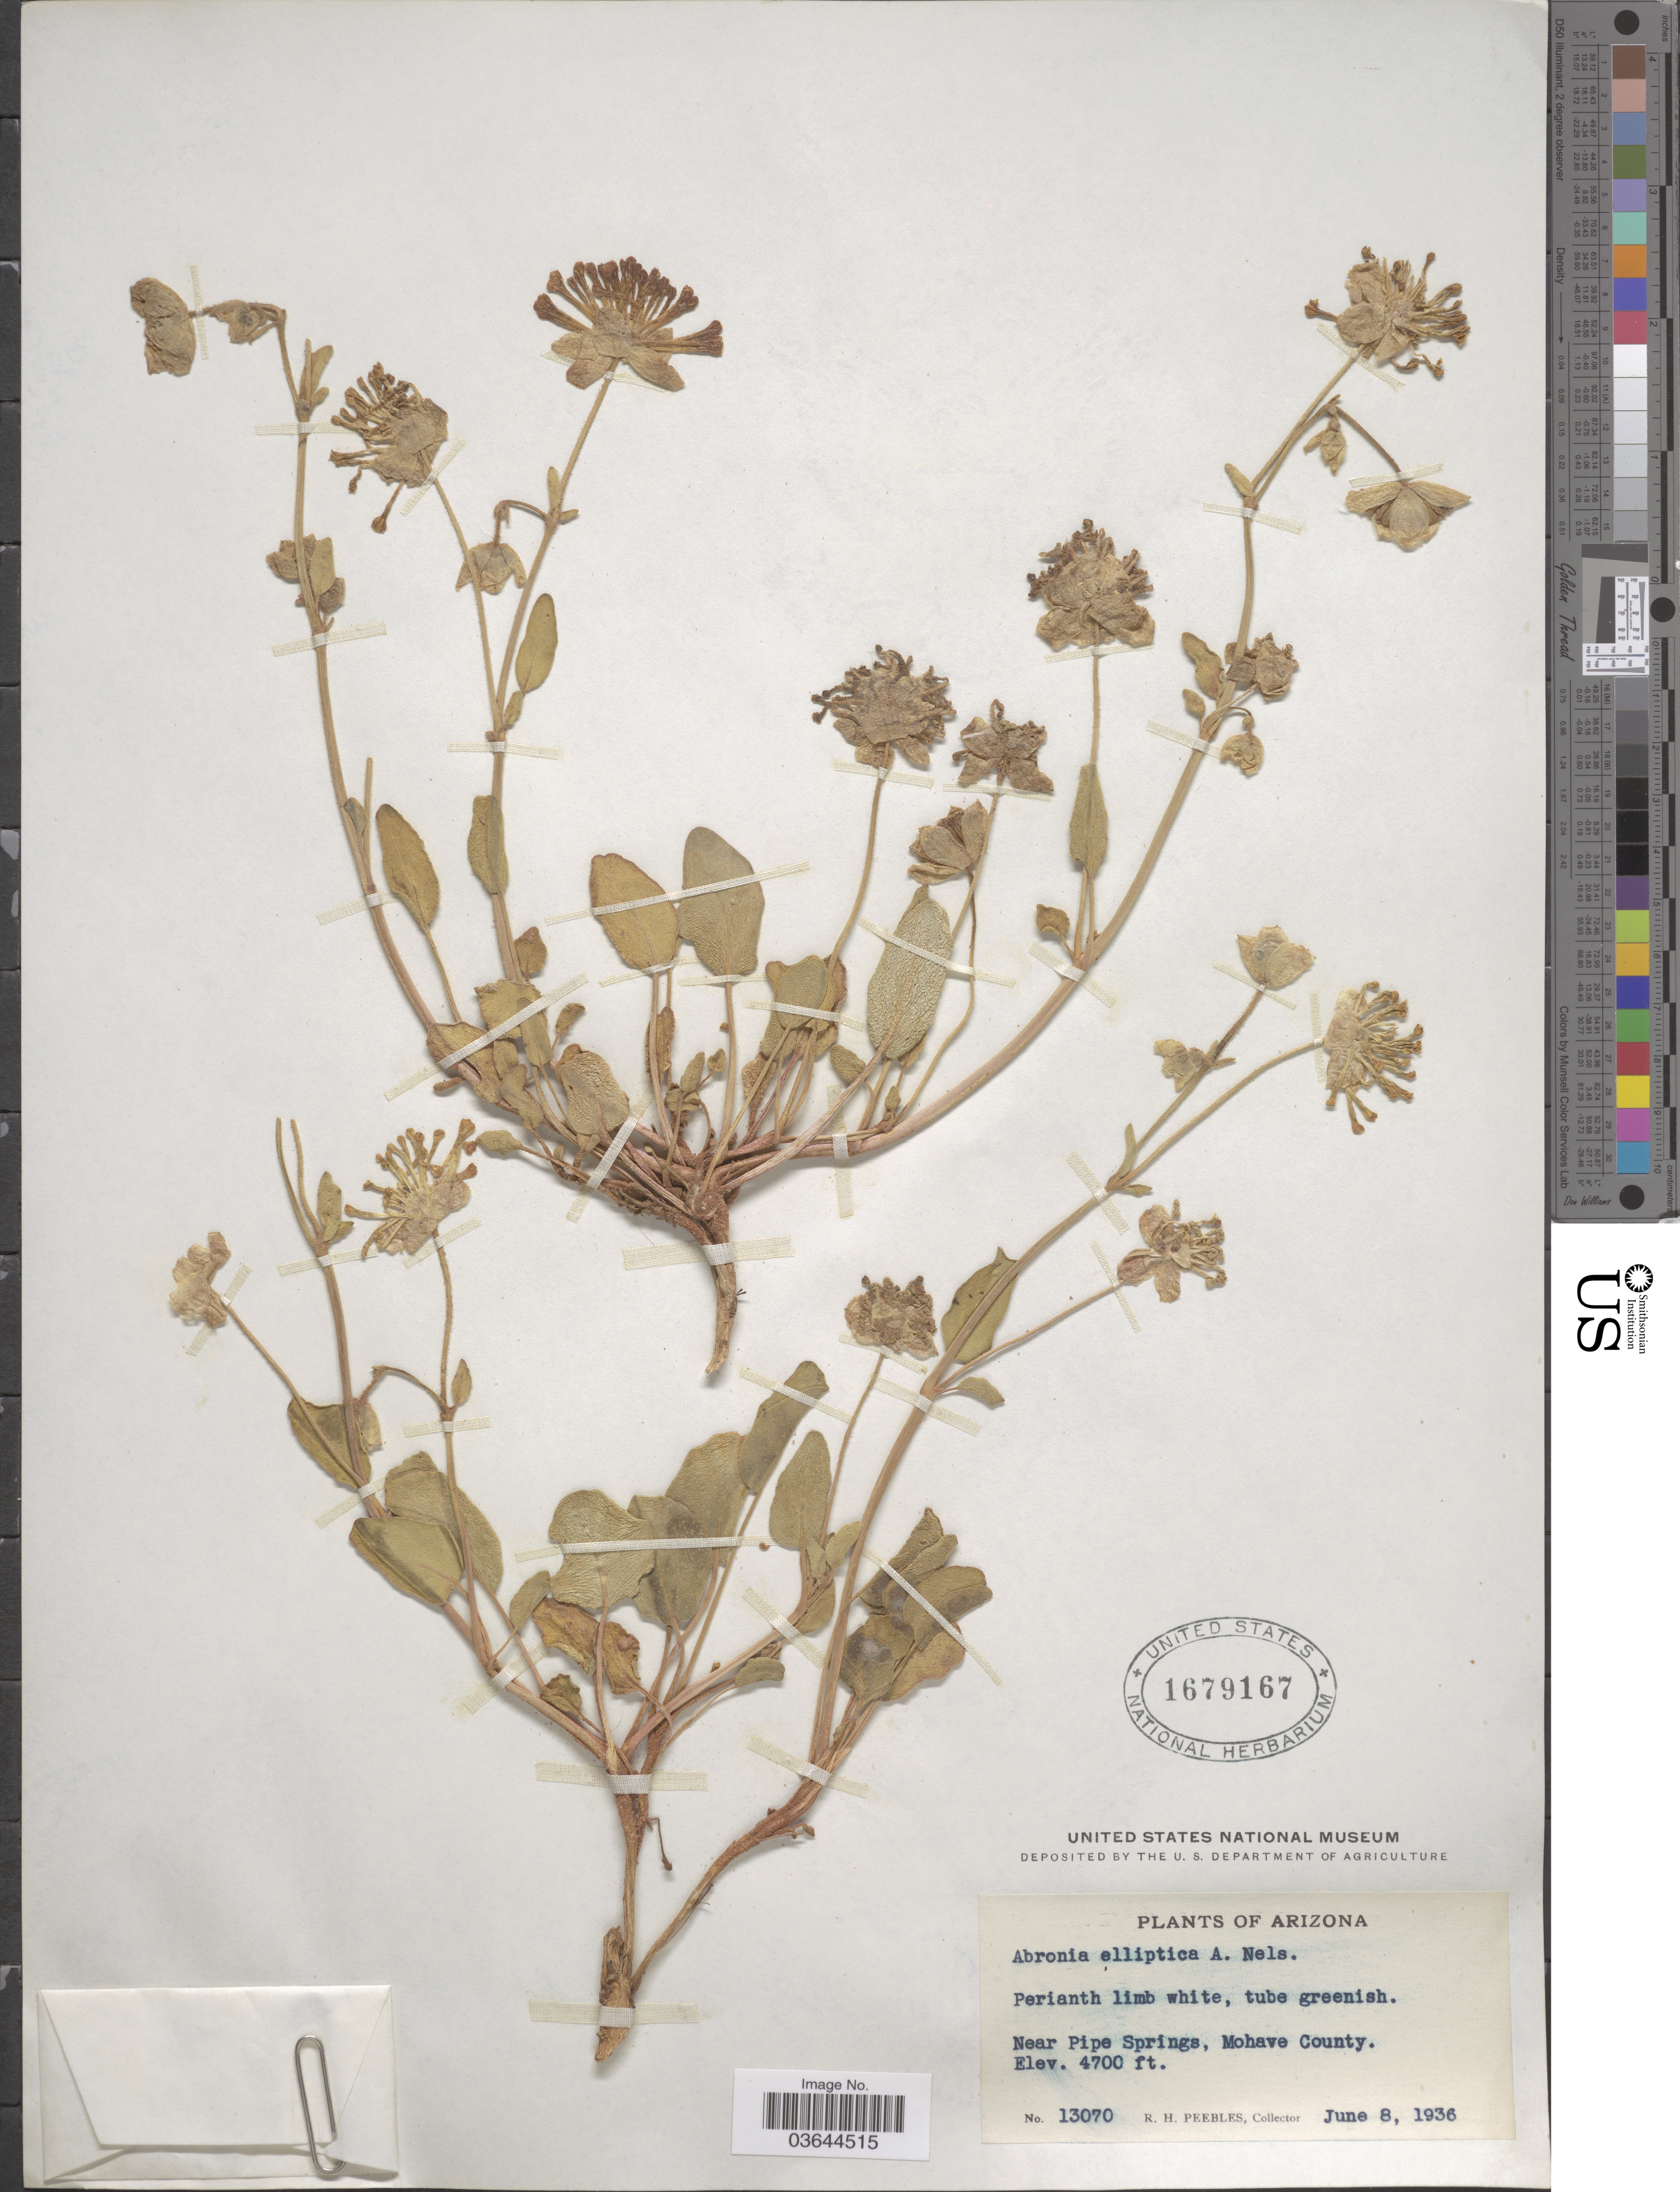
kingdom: Plantae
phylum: Tracheophyta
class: Magnoliopsida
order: Caryophyllales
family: Nyctaginaceae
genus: Abronia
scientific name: Abronia elliptica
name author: A. Nelson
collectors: R. H. Peebles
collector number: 13070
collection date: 1936-06-08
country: United States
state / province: Arizona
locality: Near Pipe Springs, Mohave County.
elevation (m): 1433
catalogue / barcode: US 1679167